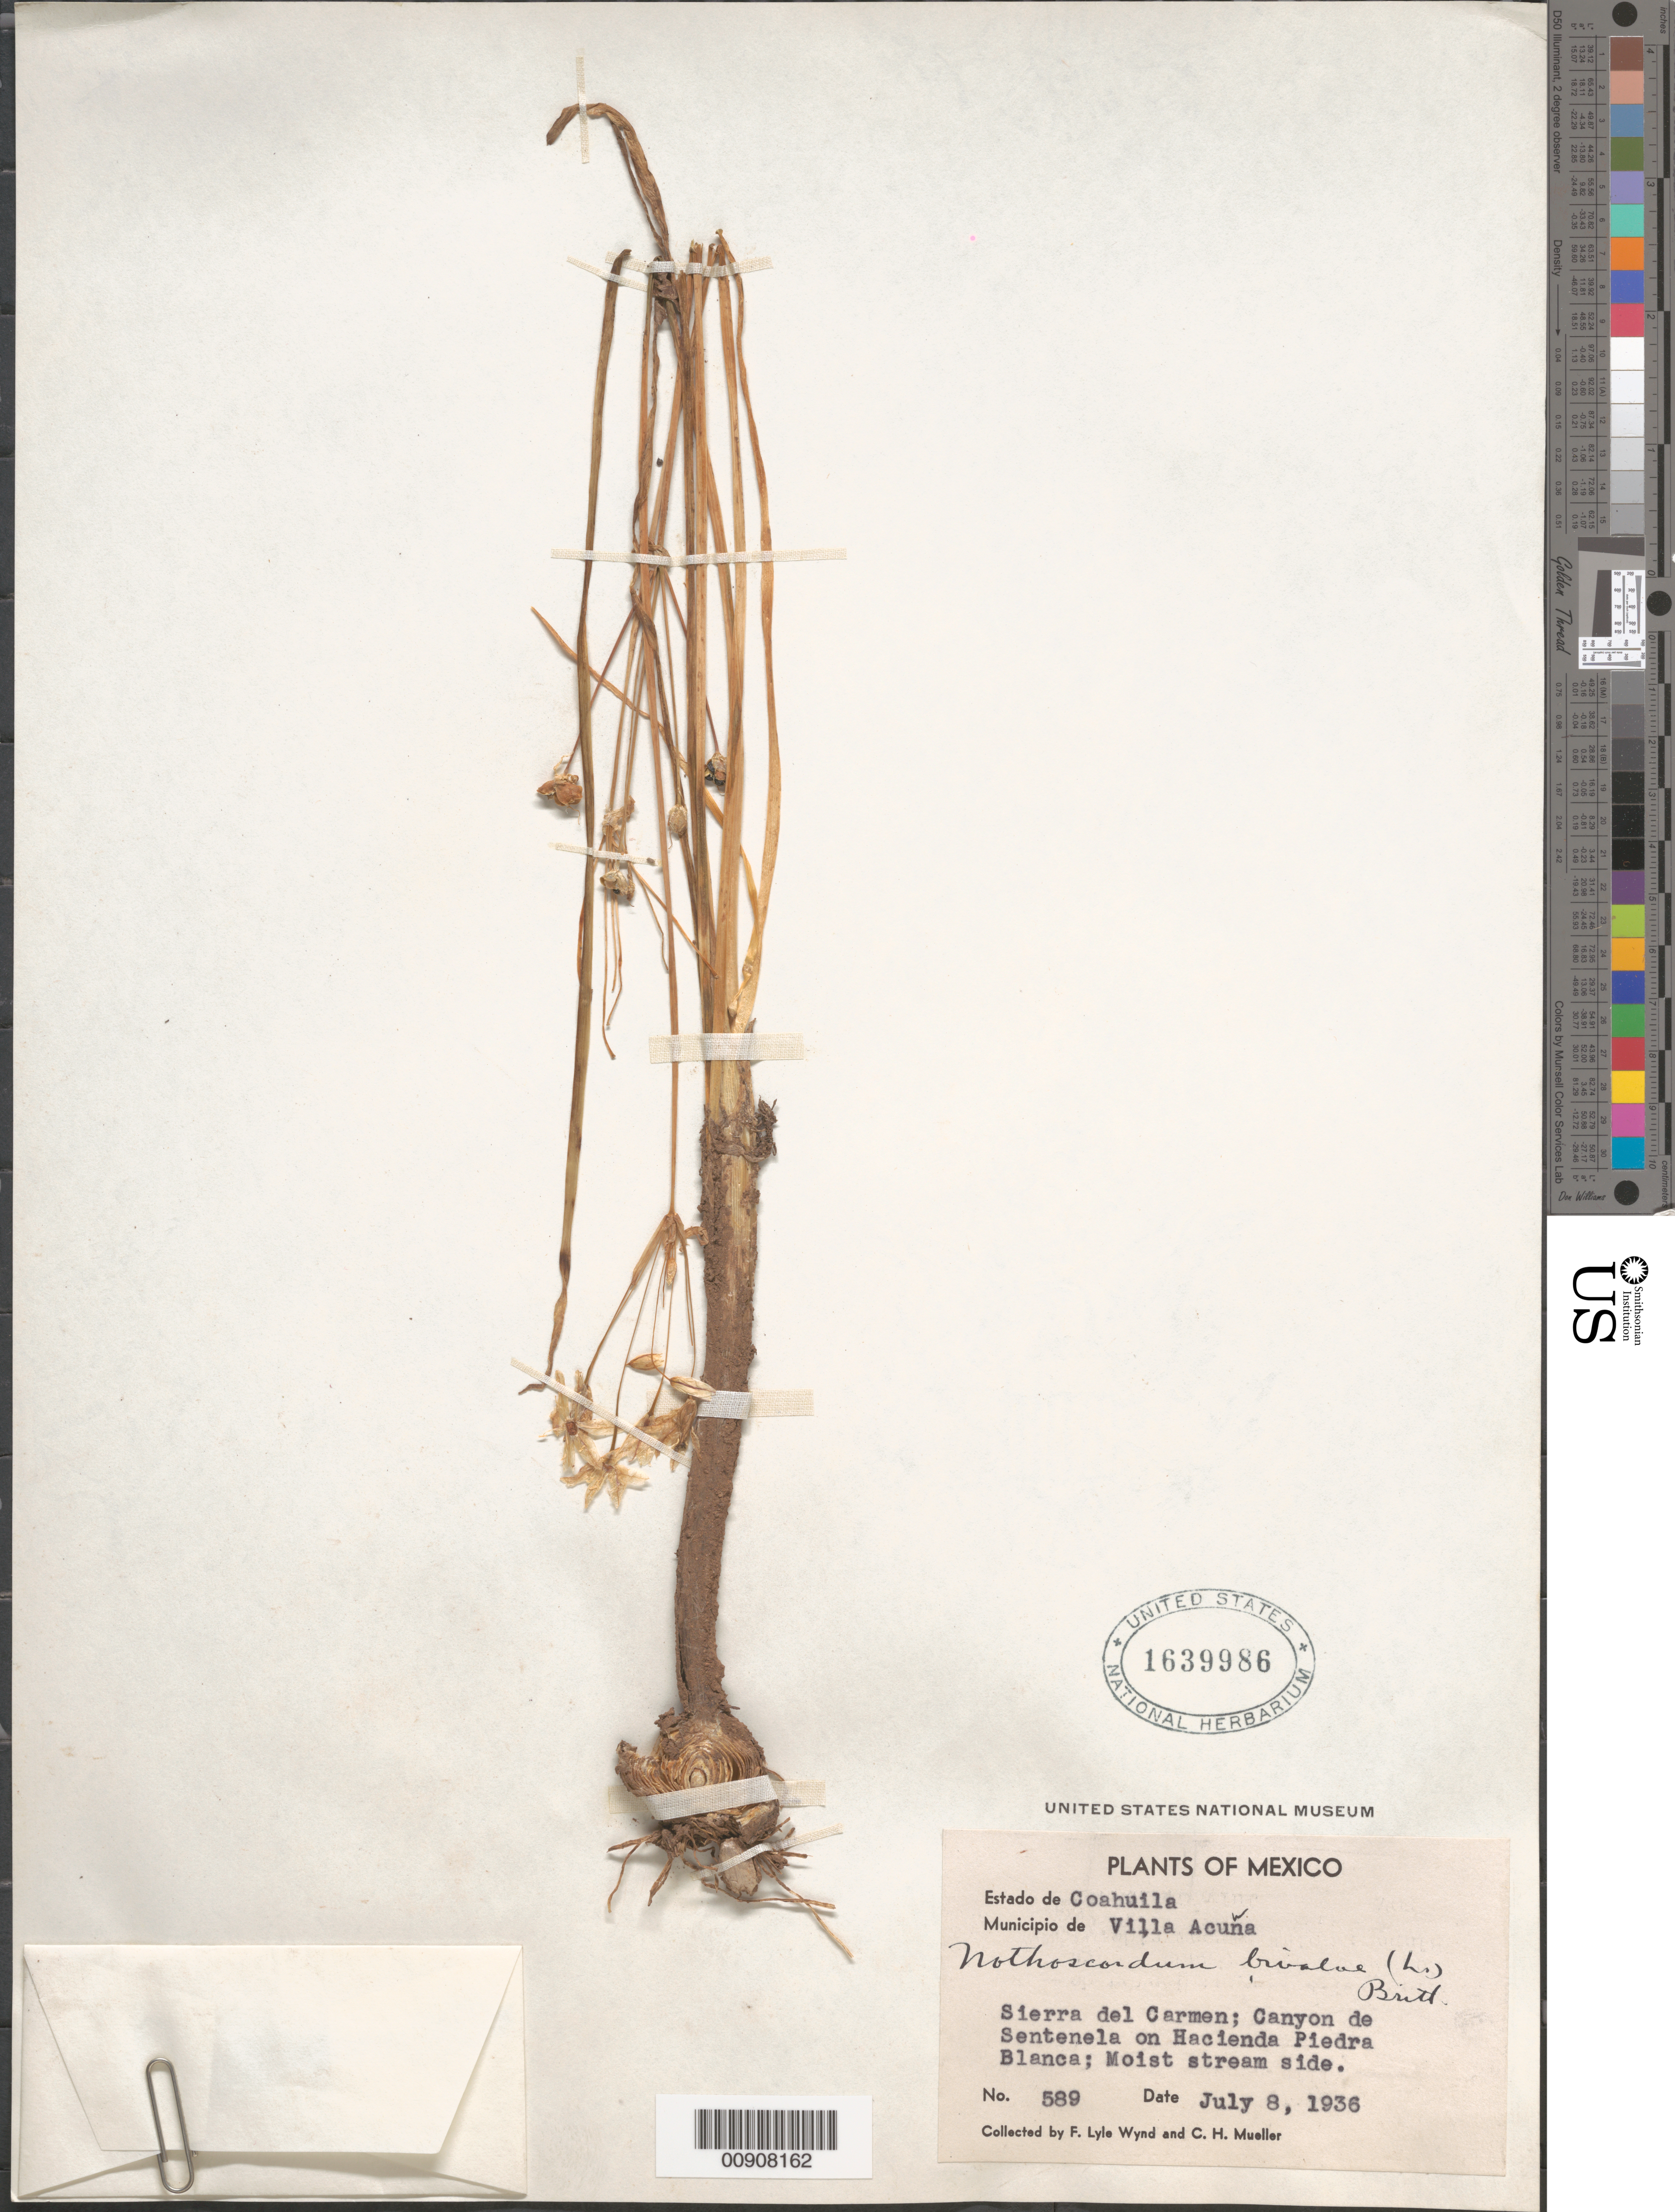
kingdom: Plantae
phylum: Tracheophyta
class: Liliopsida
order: Asparagales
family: Amaryllidaceae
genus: Nothoscordum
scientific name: Nothoscordum bivalve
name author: (L.) Britton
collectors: F. L. Wynd & C. H. Mueller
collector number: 589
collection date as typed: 08 Jul 1936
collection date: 1936-07-08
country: Mexico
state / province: Coahuila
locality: Estado de Coahuila, Municipio de Villa Acuña, Sierra del Carmen; Canyon de Sentenela on Hacienda Piedra Blanca.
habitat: Moist stream side.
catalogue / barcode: US 1639986